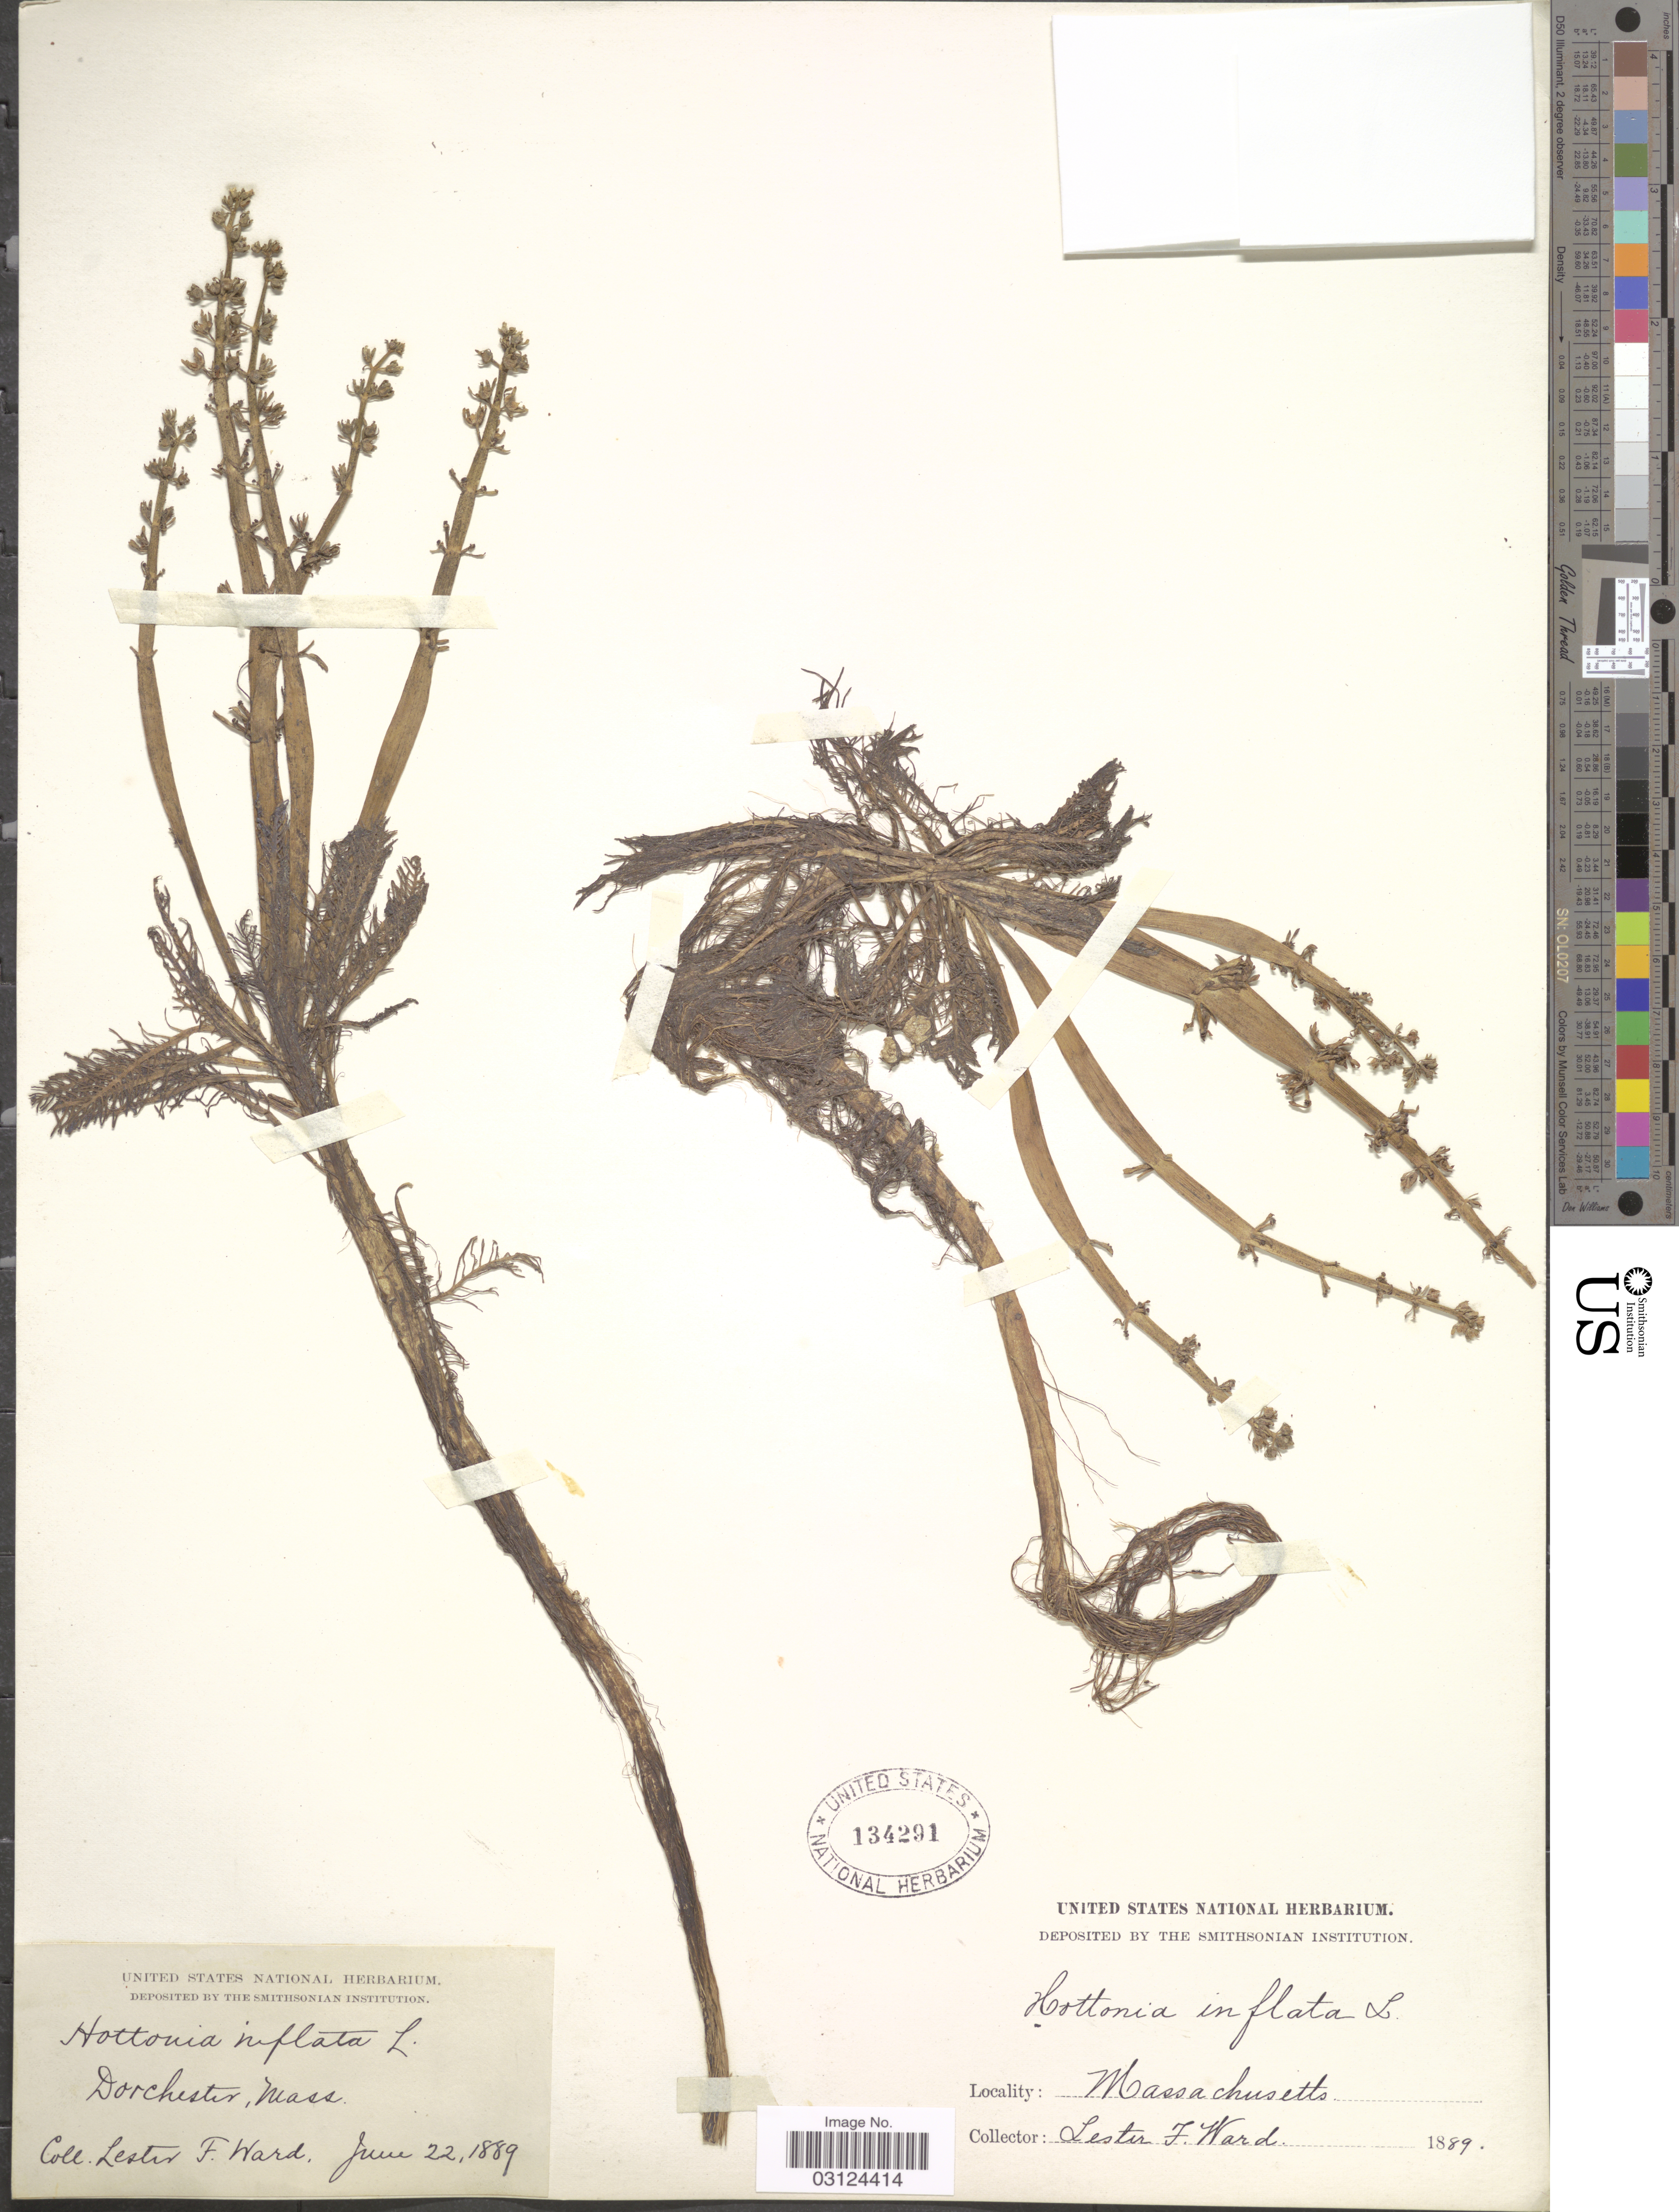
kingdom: Plantae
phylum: Tracheophyta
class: Magnoliopsida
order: Ericales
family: Primulaceae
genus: Hottonia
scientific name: Hottonia inflata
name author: Elliott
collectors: L. F. Ward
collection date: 1889-06-22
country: United States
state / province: Massachusetts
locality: Dorchester, Mass.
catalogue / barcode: US 134291